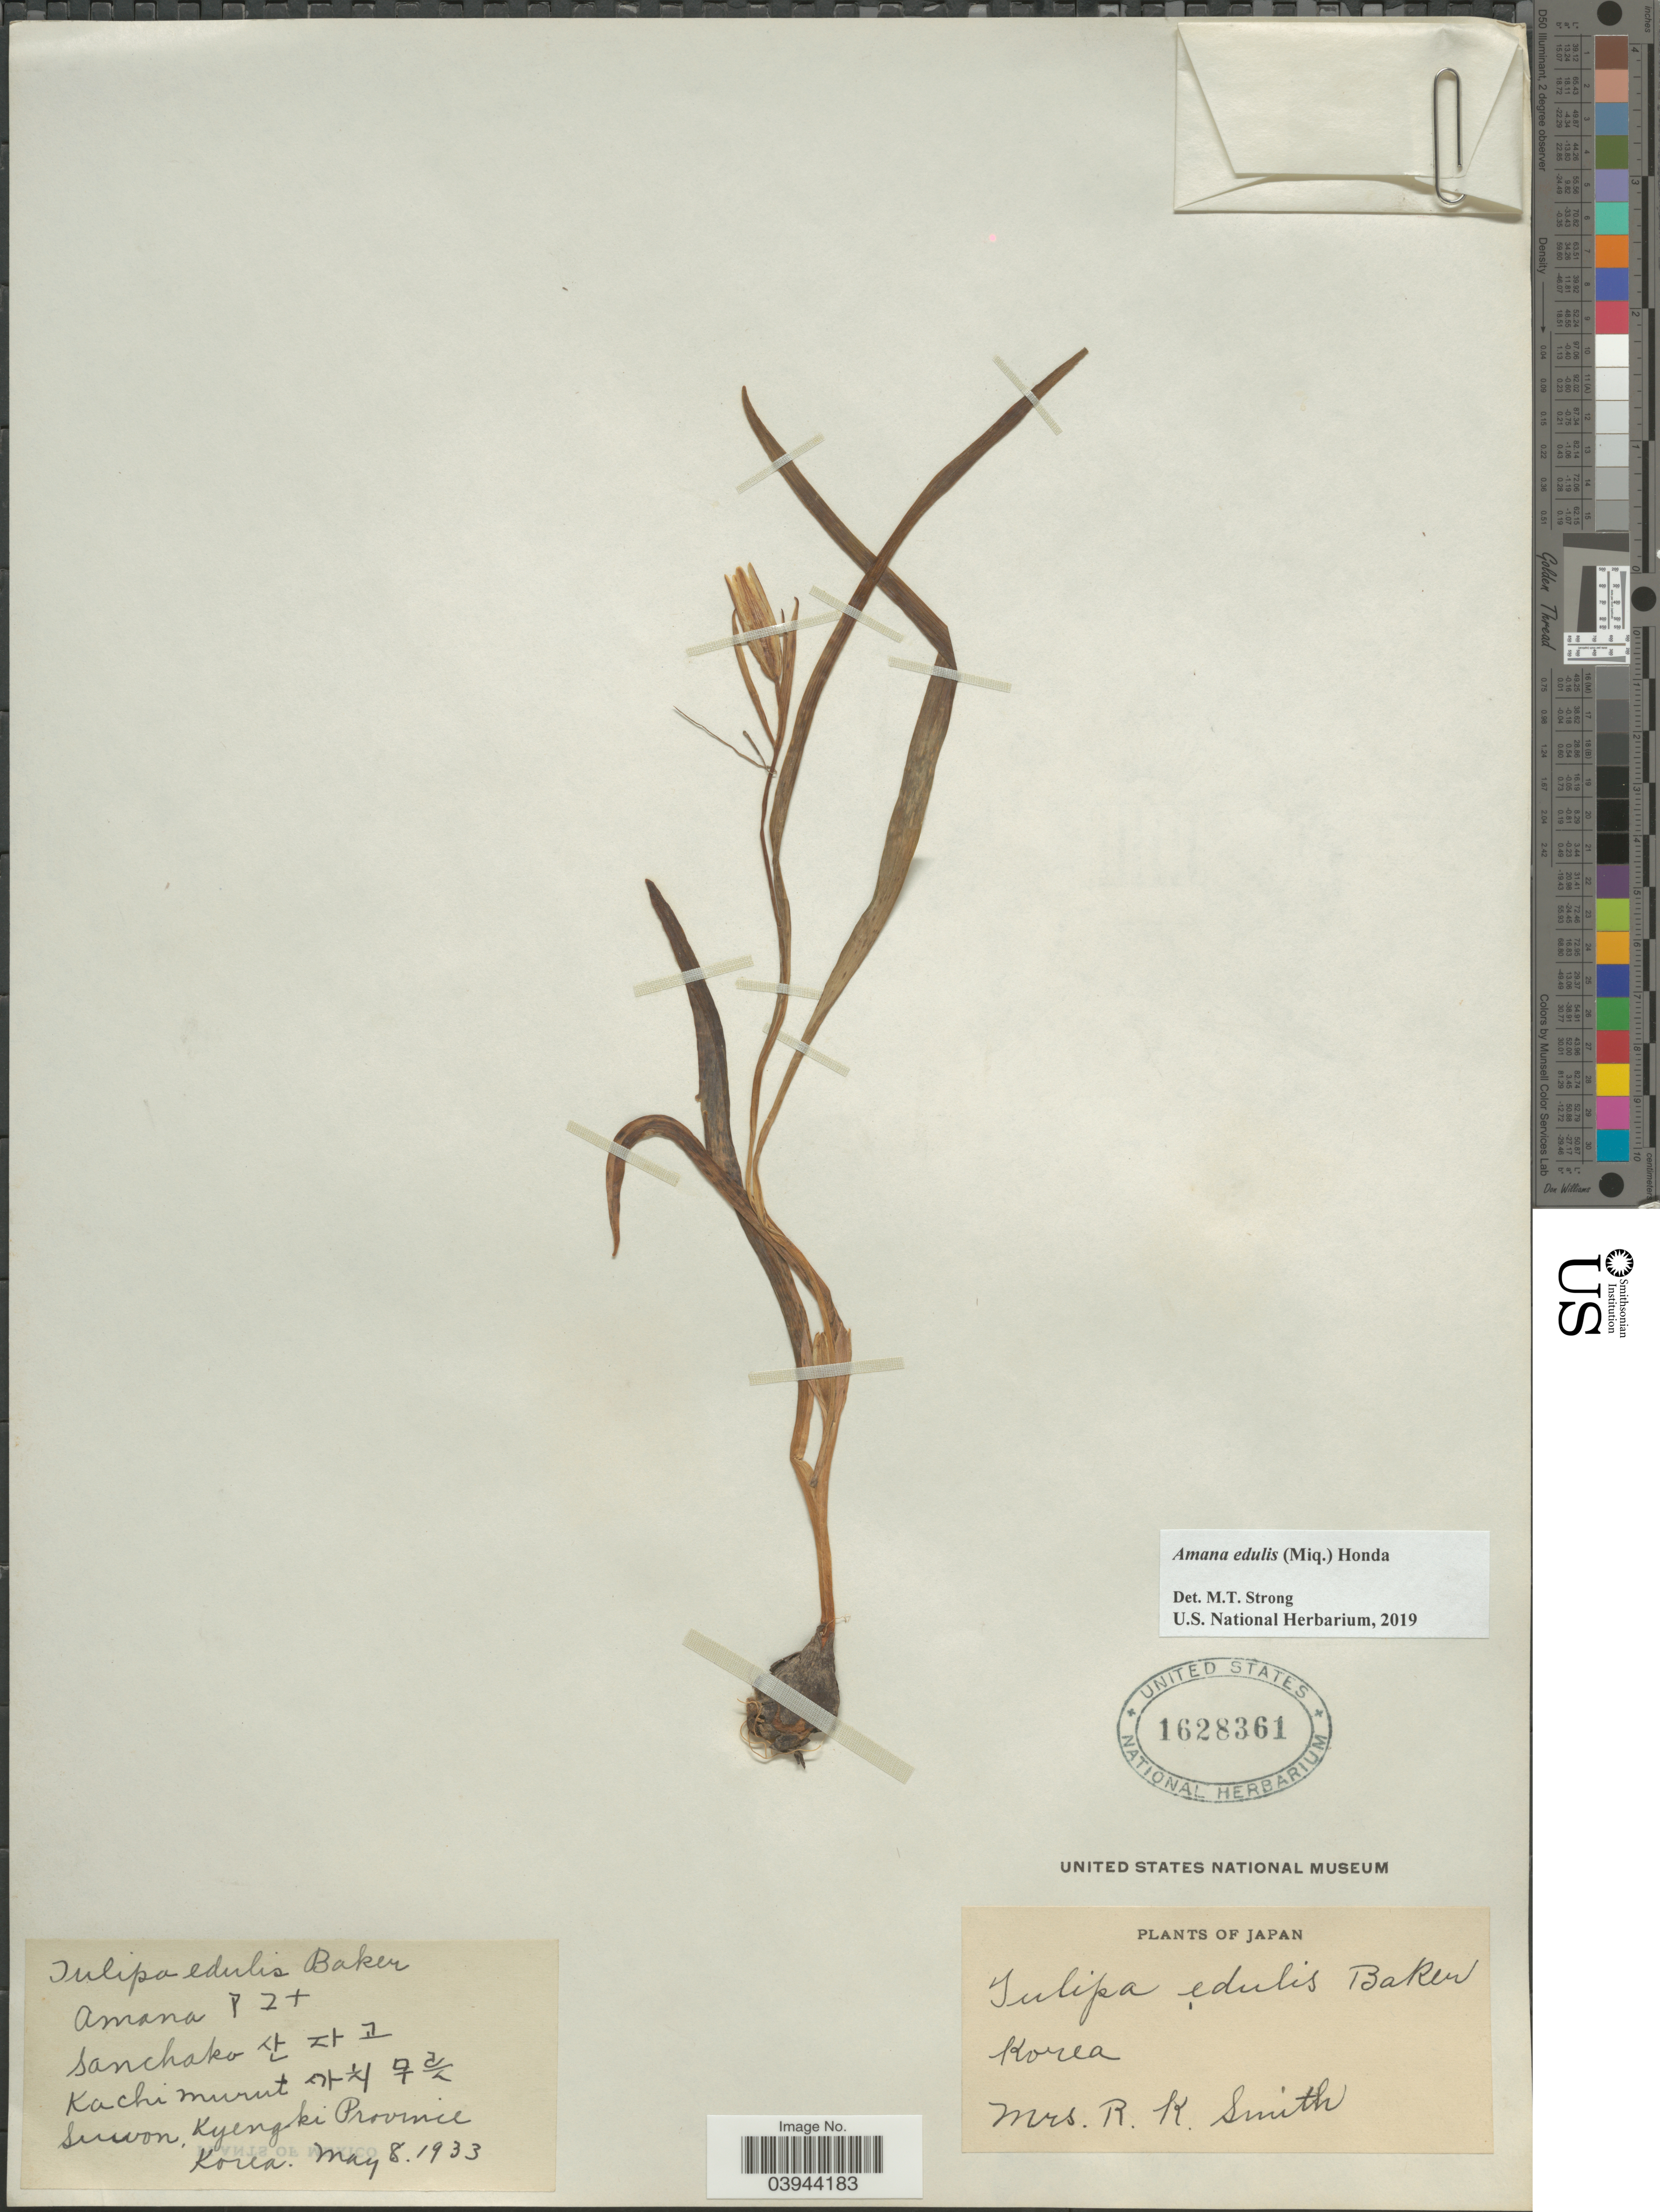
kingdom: Plantae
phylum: Tracheophyta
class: Liliopsida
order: Liliales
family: Liliaceae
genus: Amana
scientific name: Amana edulis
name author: (Miq.) Honda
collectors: R. Smith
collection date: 1933-05-08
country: South Korea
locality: Suwon, Kyengki Province.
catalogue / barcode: US 1628361